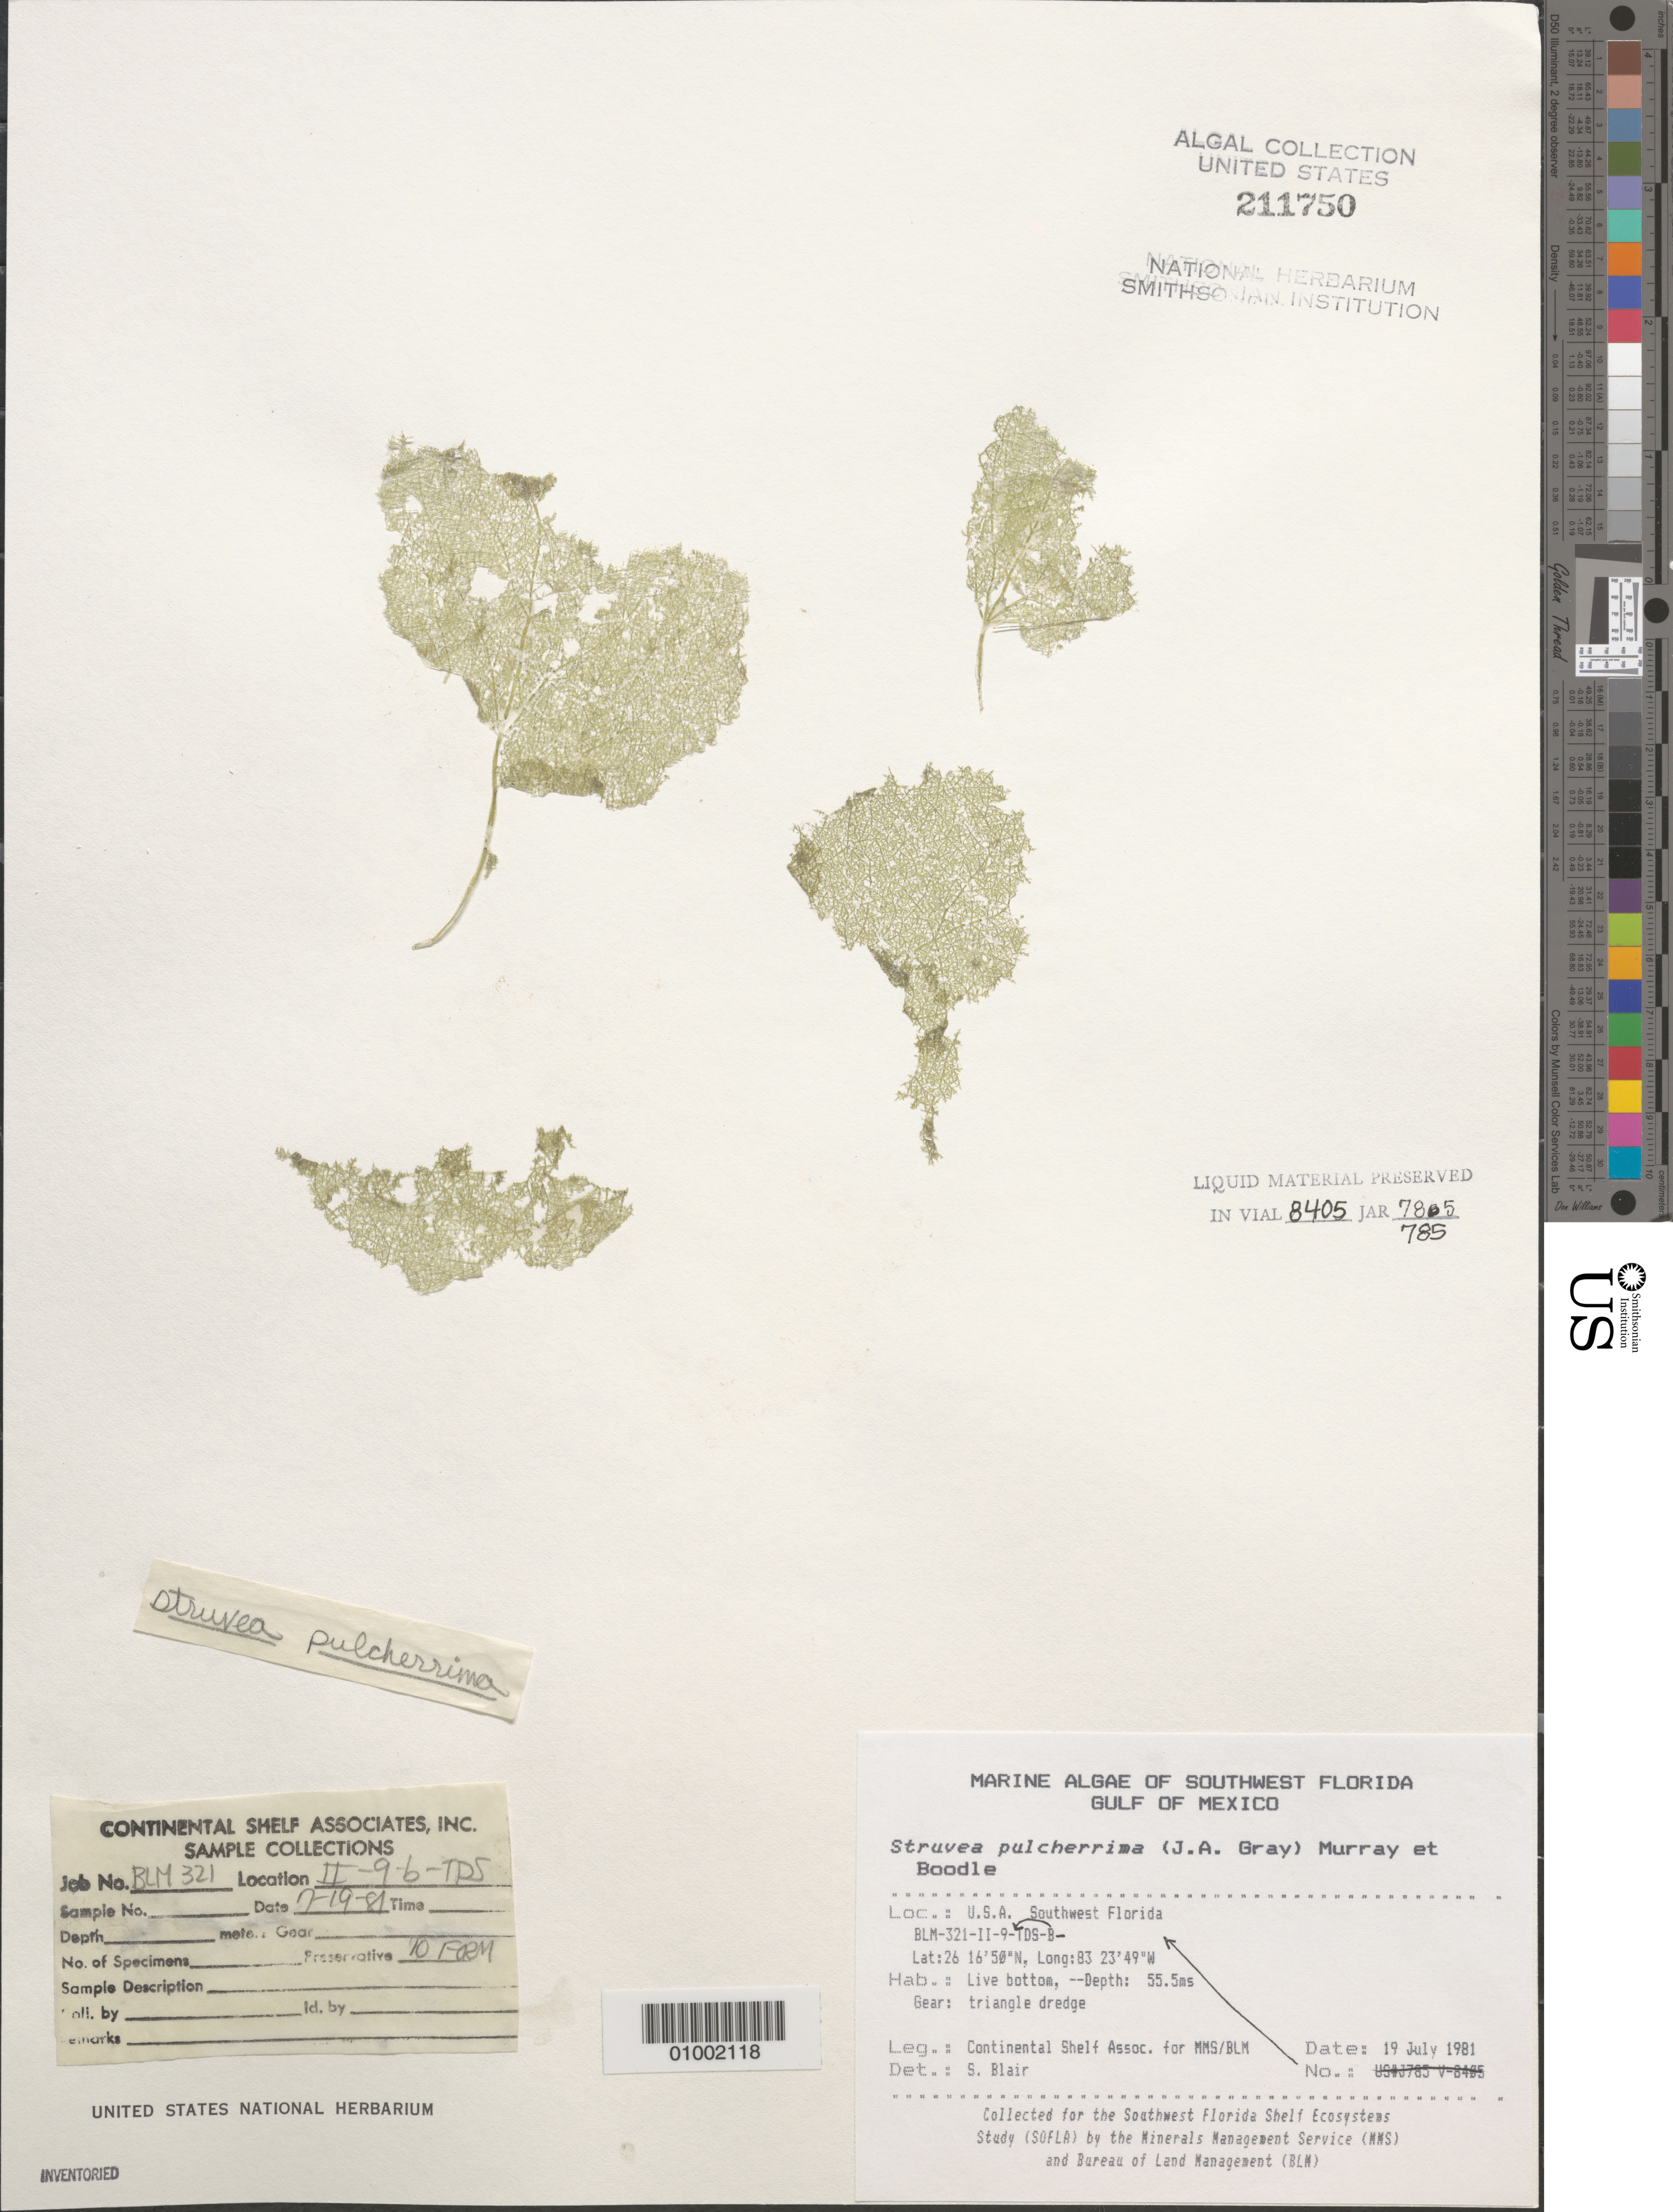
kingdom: Plantae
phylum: Chlorophyta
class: Ulvophyceae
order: Siphonocladales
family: Boodleaceae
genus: Struvea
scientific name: Struvea pulcherrima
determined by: Blair, S. M.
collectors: Continental Shelf Associates for the MMS/BLM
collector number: BLM-321-II-9-B-TDS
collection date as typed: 19 Jul 1981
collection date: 1981-07-19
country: United States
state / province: Florida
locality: Gulf of Mexico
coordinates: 26 16'50"N, 83 23'49"W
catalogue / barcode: US 211750